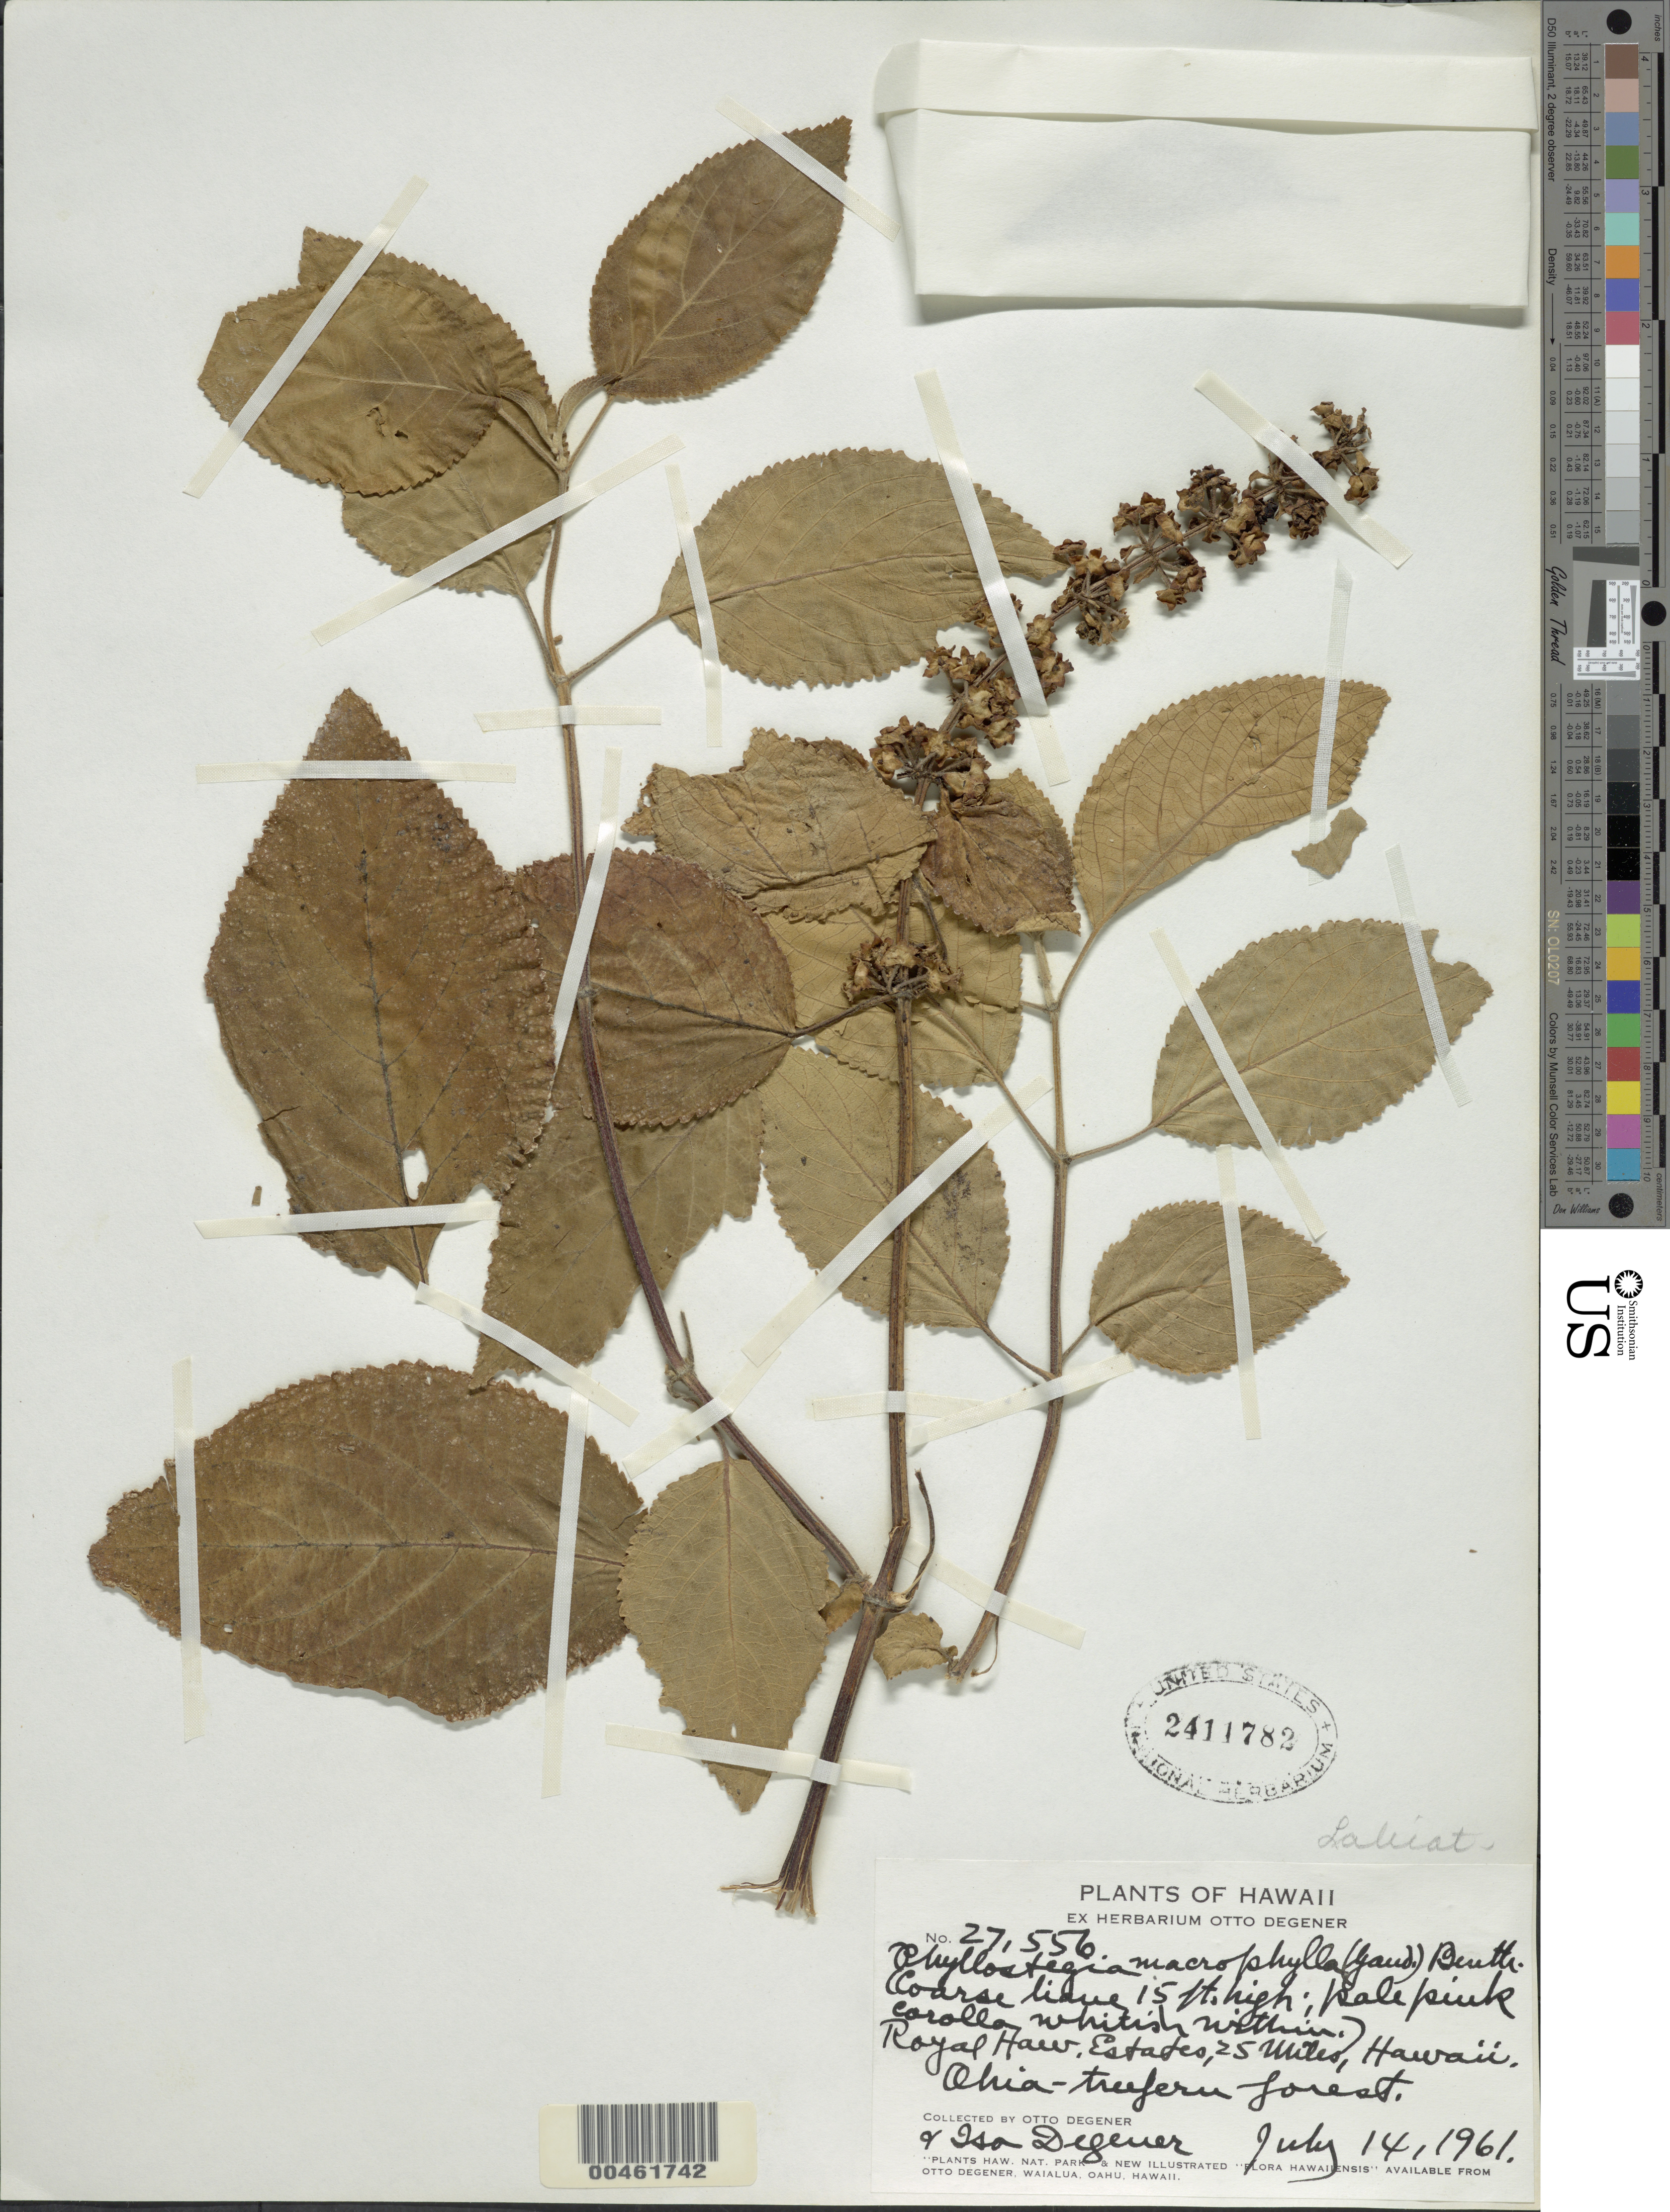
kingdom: Plantae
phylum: Tracheophyta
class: Magnoliopsida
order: Lamiales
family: Lamiaceae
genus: Phyllostegia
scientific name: Phyllostegia macrophylla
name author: (Gaudich.) Benth.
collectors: O. Degener & I. Degener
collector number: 27556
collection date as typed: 14 Jul 1961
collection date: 1961-07-14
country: United States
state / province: Hawaii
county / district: Hawaii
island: Hawaii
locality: Royal Hawaiian Estates, 25 Miles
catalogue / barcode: US 2411782